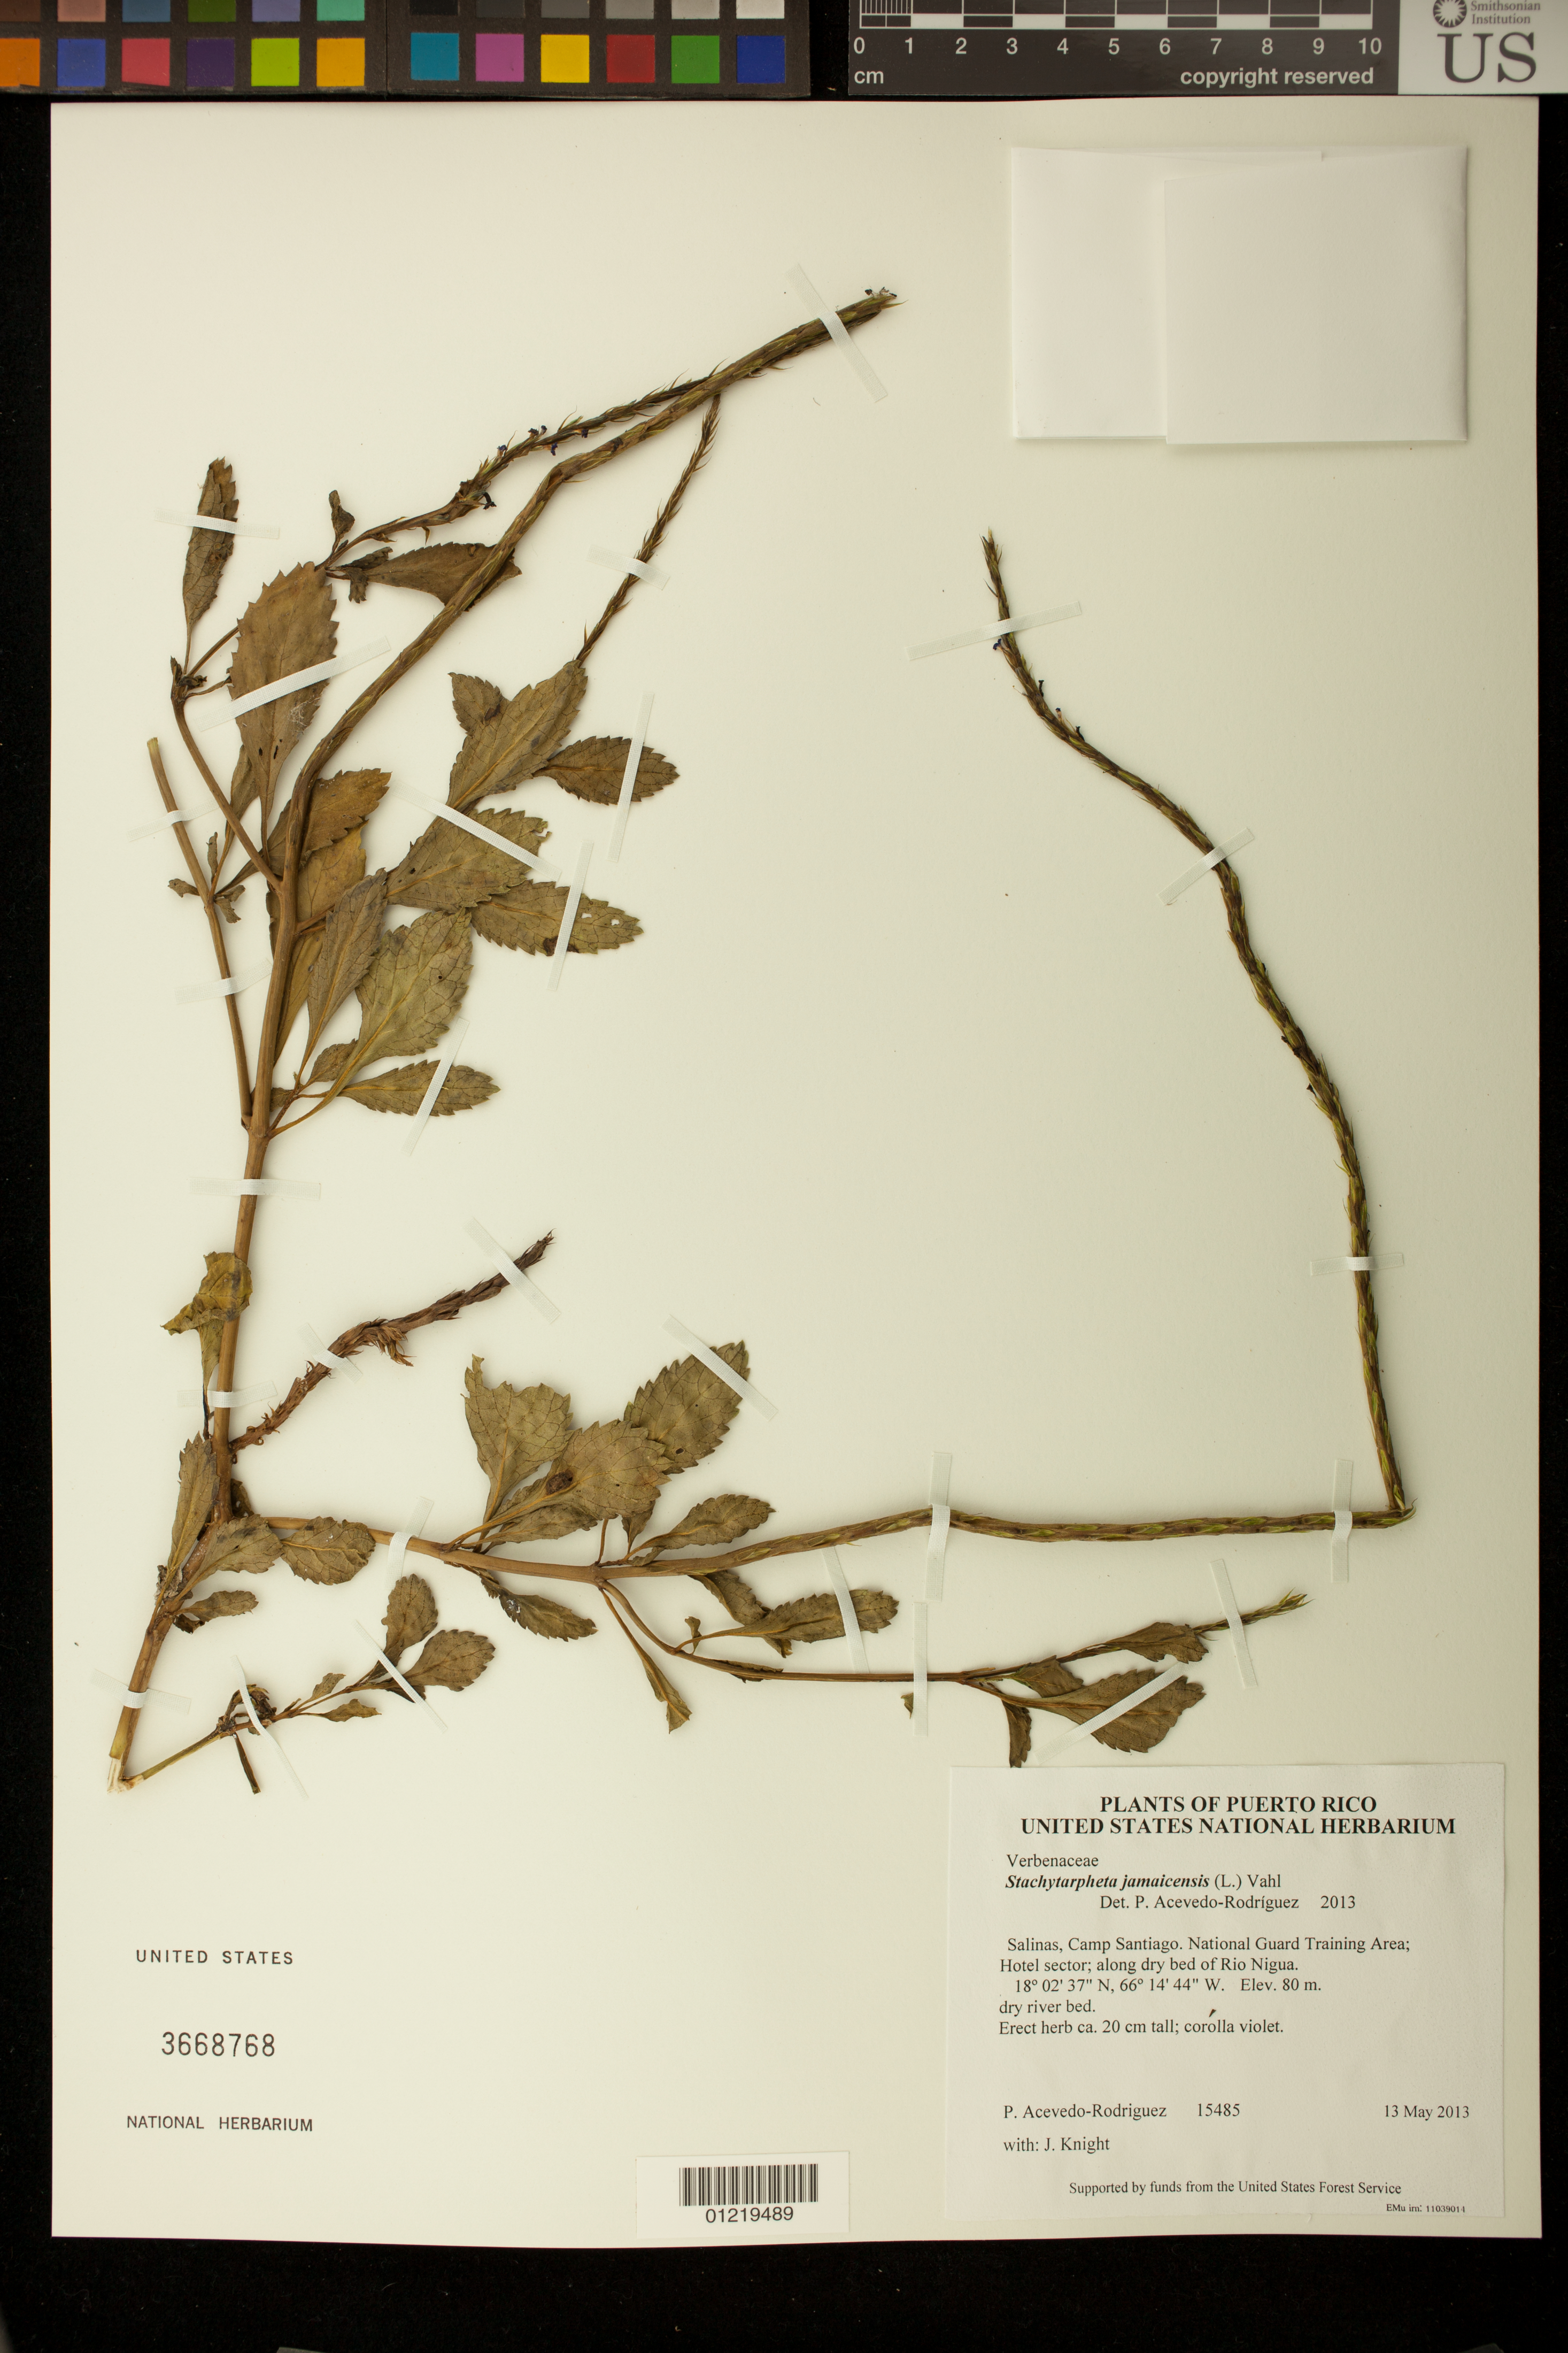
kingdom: Plantae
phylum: Tracheophyta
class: Magnoliopsida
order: Lamiales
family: Verbenaceae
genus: Stachytarpheta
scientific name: Stachytarpheta jamaicensis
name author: (L.) Vahl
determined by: Acevedo-Rodríguez, P., (BOT), Smithsonian Institution - National Museum of Natural History (UNITED STATES)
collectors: P. Acevedo-Rodr. & J. Knight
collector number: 15485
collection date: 2013-05-13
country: Puerto Rico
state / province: Salinas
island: Puerto Rico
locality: Camp Santiago. National Guard Training Area; Hotel sector; along dry bed of Rio Nigua.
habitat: dry river bed.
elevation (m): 80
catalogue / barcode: US 3668768